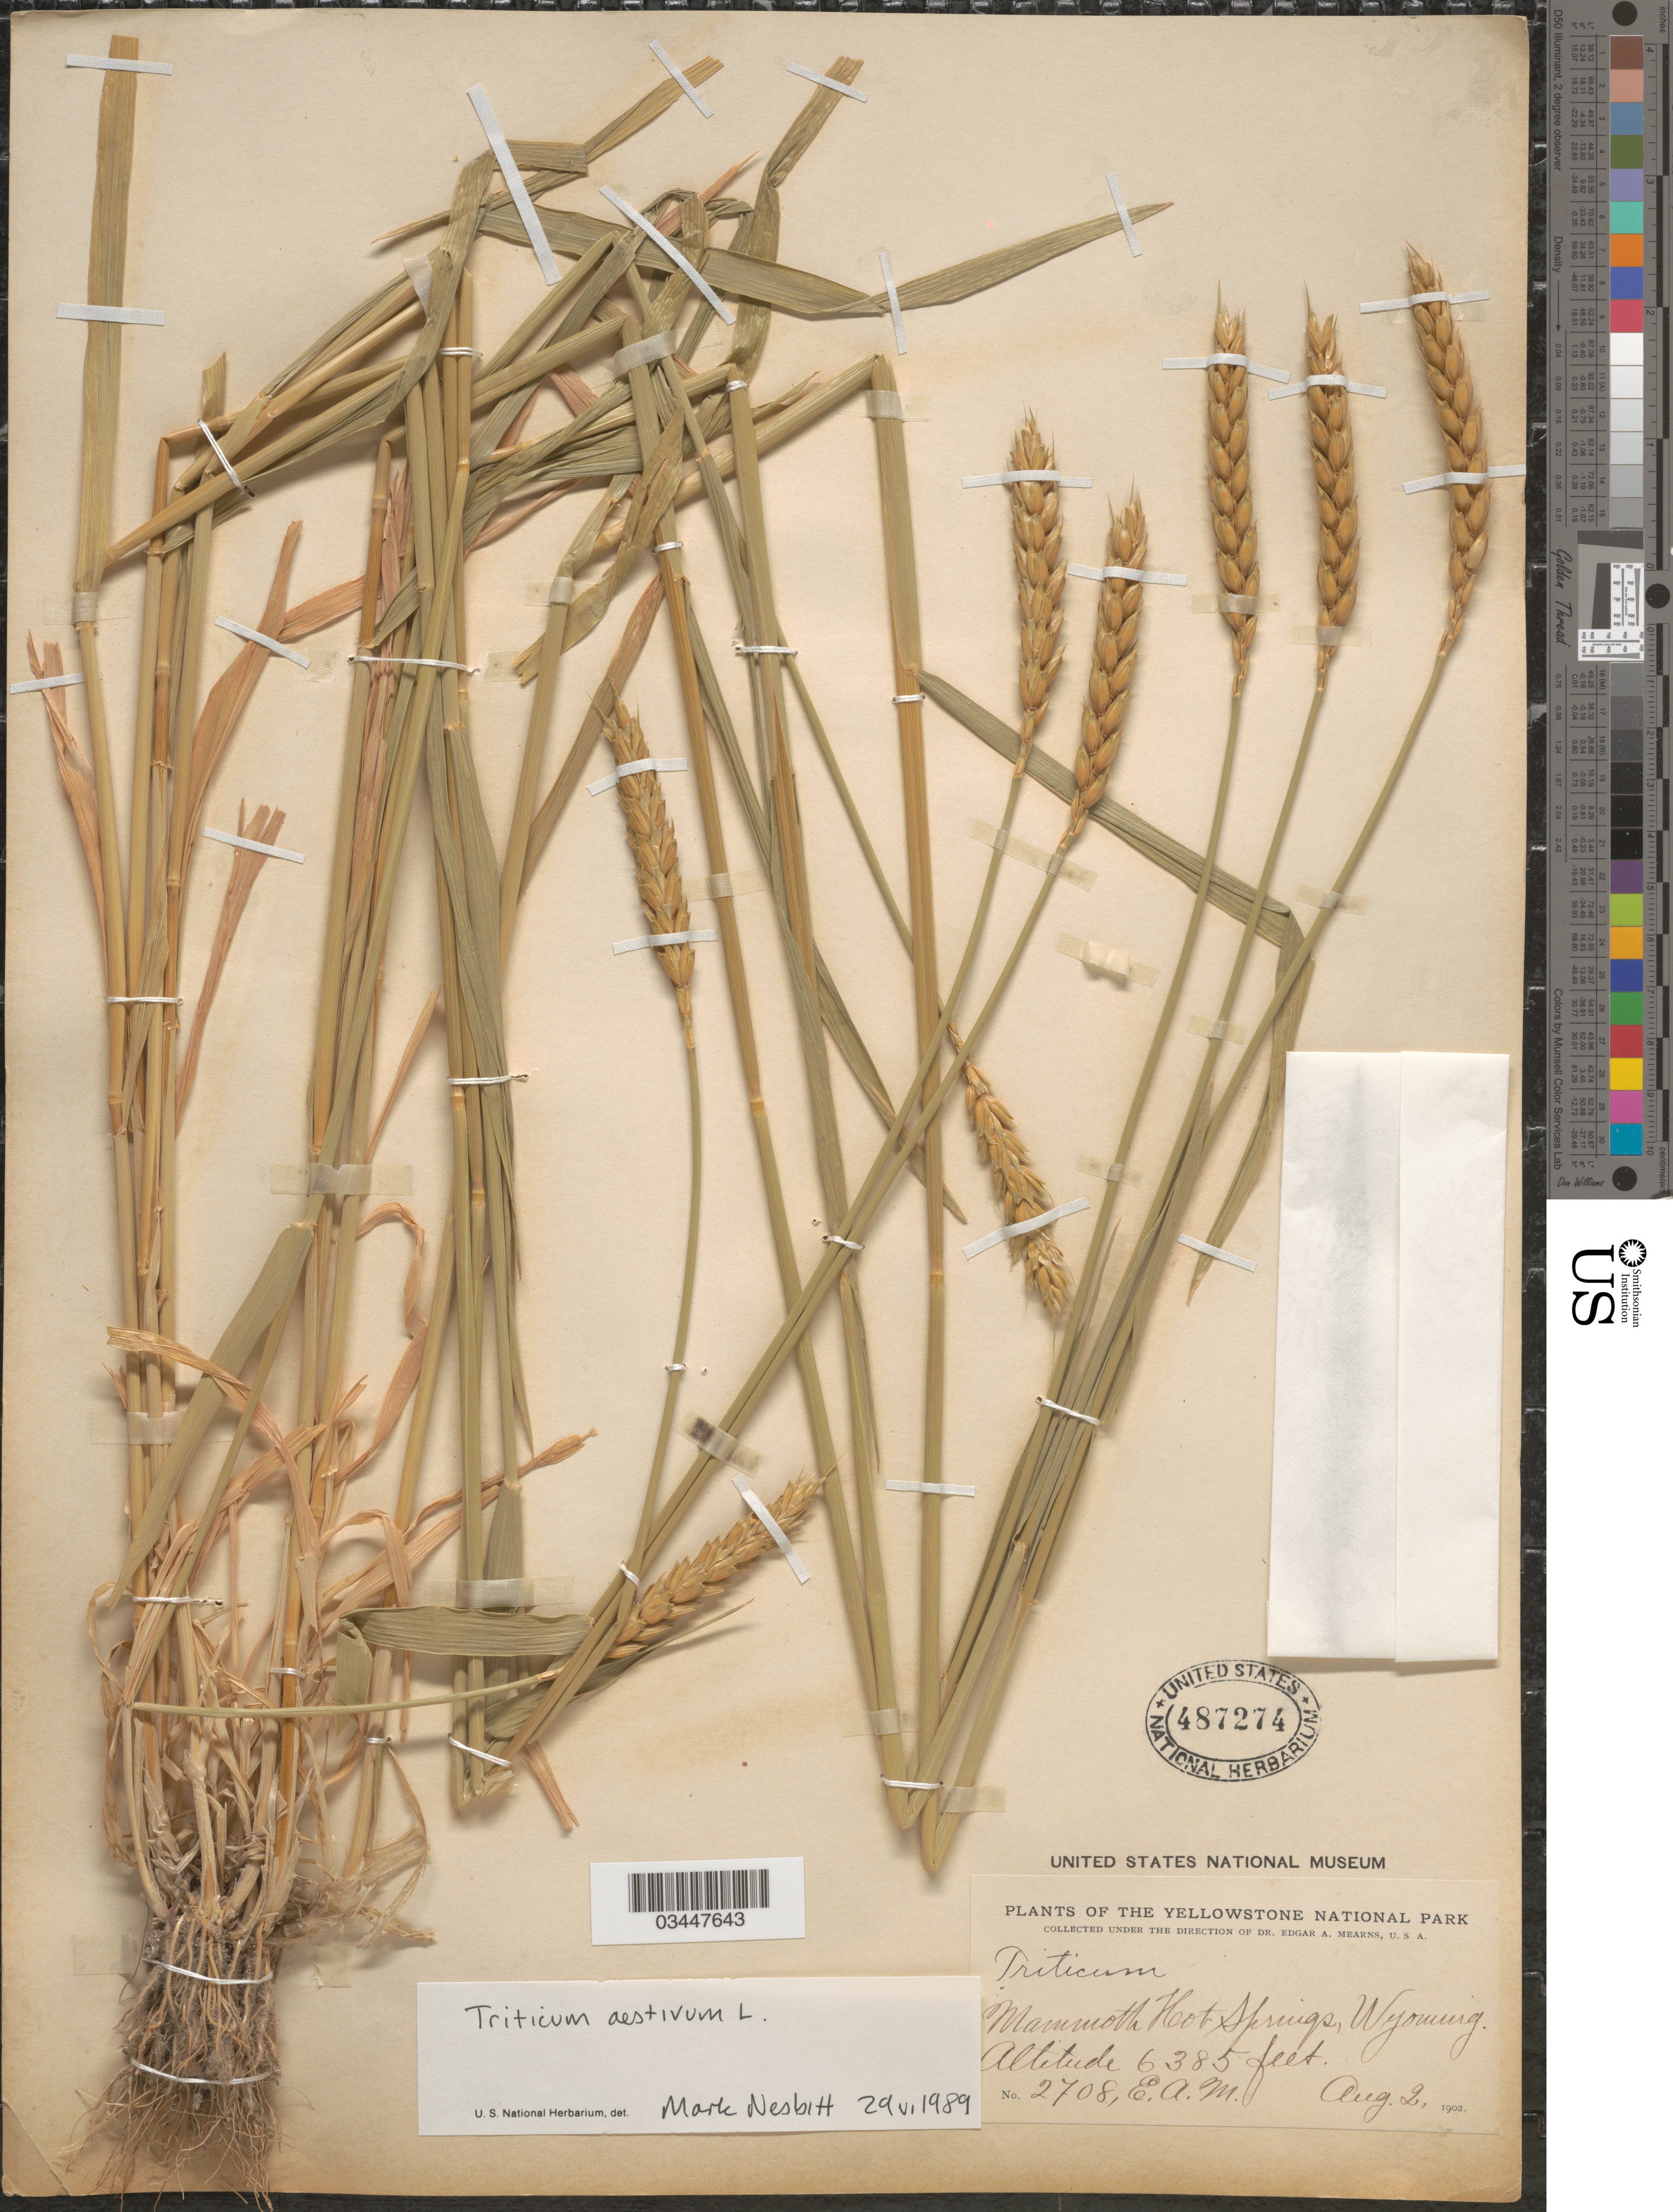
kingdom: Plantae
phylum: Tracheophyta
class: Liliopsida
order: Poales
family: Poaceae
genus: Triticum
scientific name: Triticum aestivum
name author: L.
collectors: E. A. Mearns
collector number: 2708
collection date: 1902-08-02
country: United States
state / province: Wyoming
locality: The Yellowstone National Park. Mammoth Hot Springs.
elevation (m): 1946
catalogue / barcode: US 487274